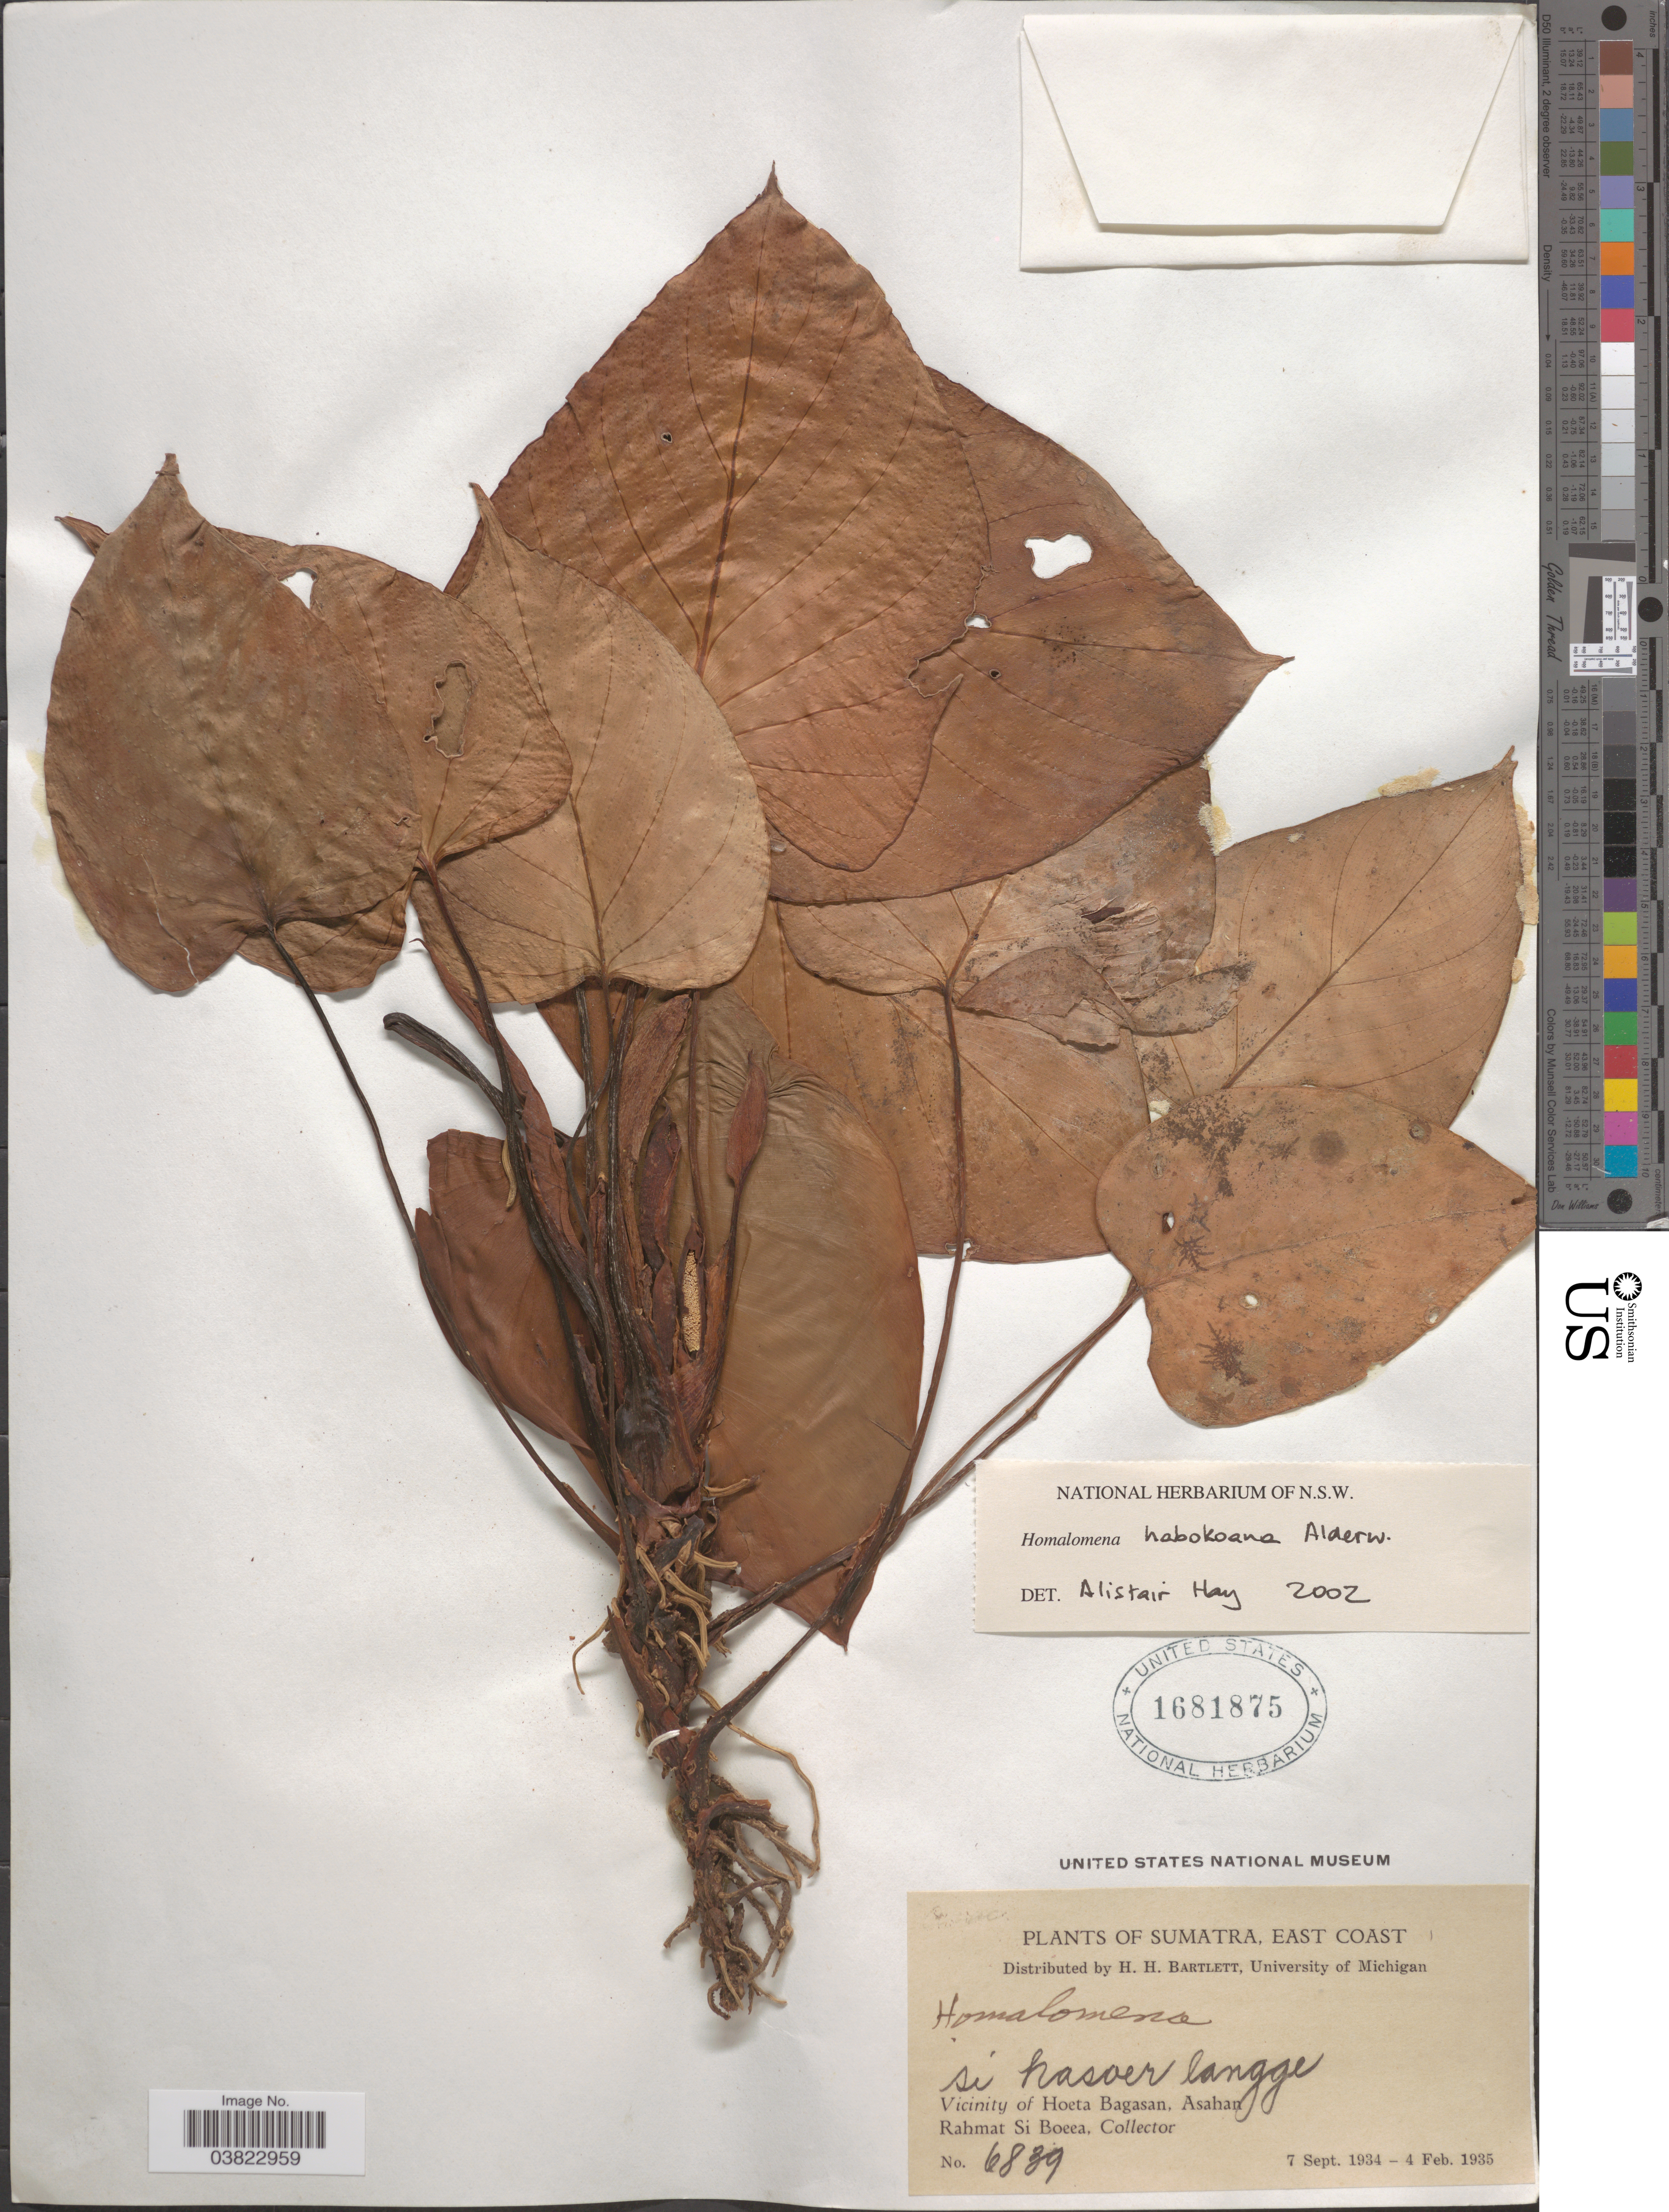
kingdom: Plantae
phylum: Tracheophyta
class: Liliopsida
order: Alismatales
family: Araceae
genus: Homalomena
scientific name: Homalomena habokoana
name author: Alderw.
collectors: Rahmat Si Boeea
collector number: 6839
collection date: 1934-09-07/1935-02-04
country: Indonesia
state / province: Sumatra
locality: East Coast. Vicinity of Hoeta Bagasan, Asahan.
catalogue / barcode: US 1681875